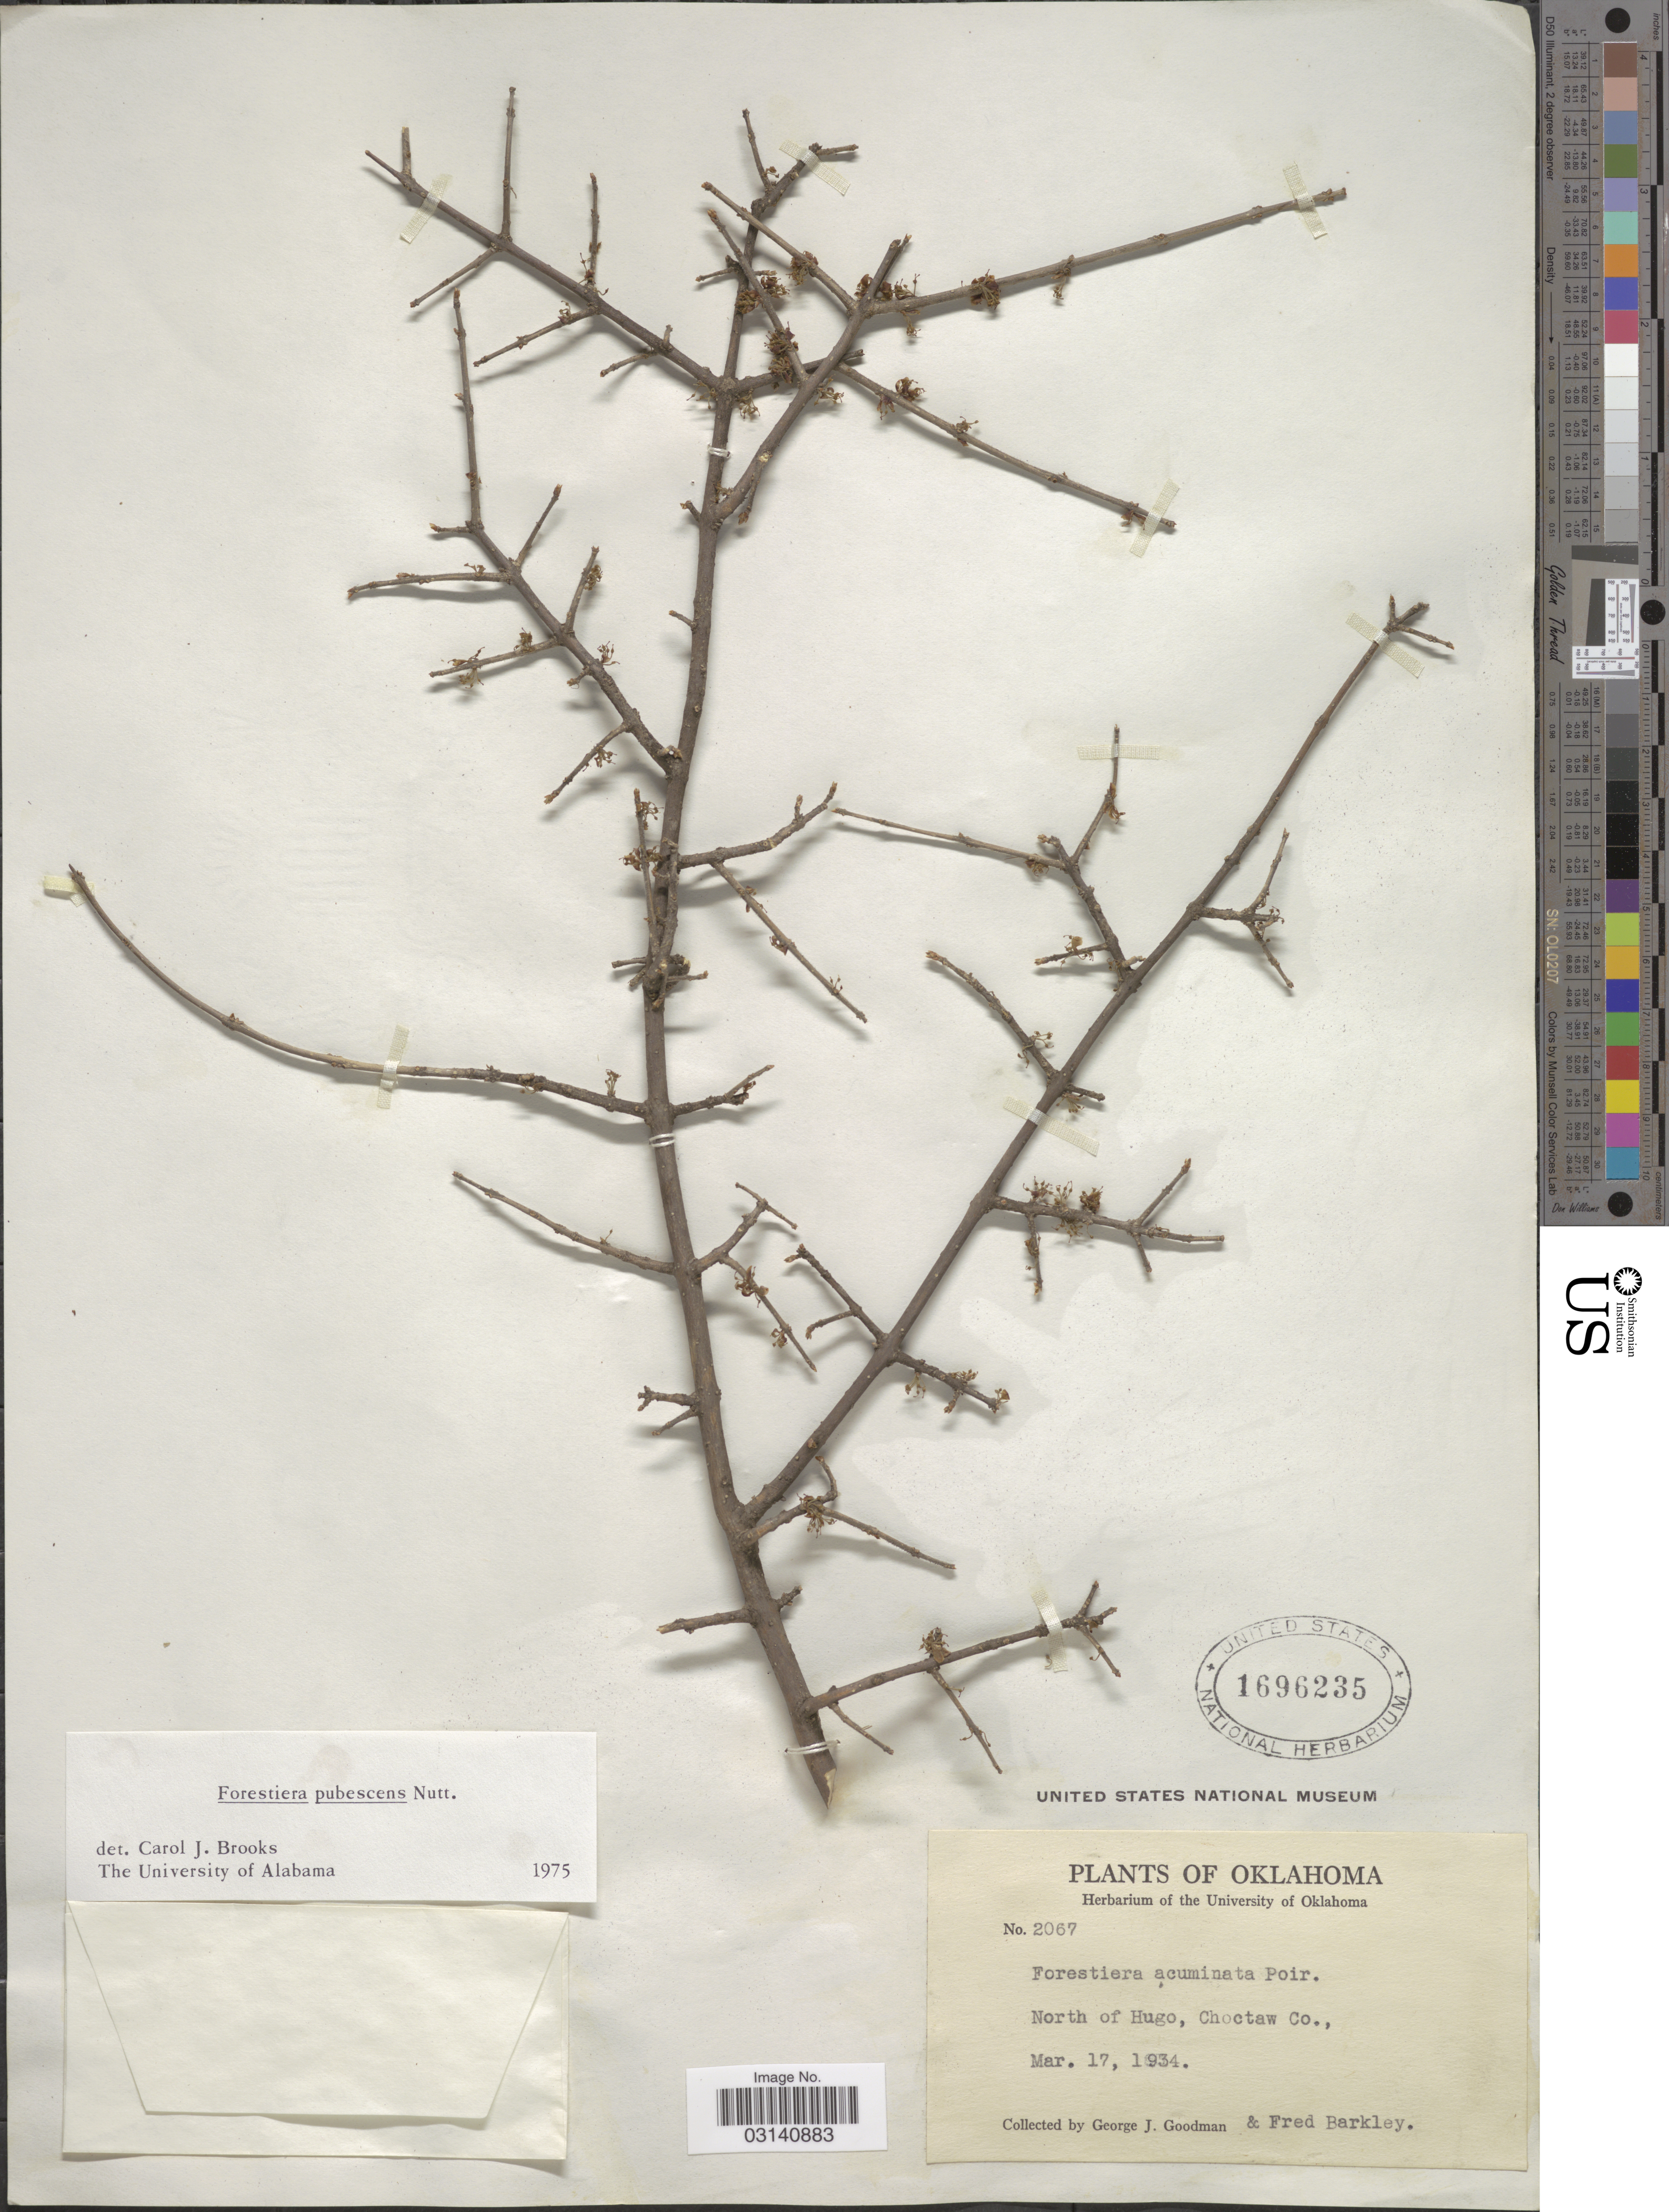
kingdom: Plantae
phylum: Tracheophyta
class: Magnoliopsida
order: Lamiales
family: Oleaceae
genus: Forestiera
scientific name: Forestiera pubescens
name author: Nutt.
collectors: G. J. Goodman & F. A. Barkley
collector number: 2067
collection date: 1934-03-17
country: United States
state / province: Oklahoma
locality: North of Hugo, Choctaw Co.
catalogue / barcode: US 1696235